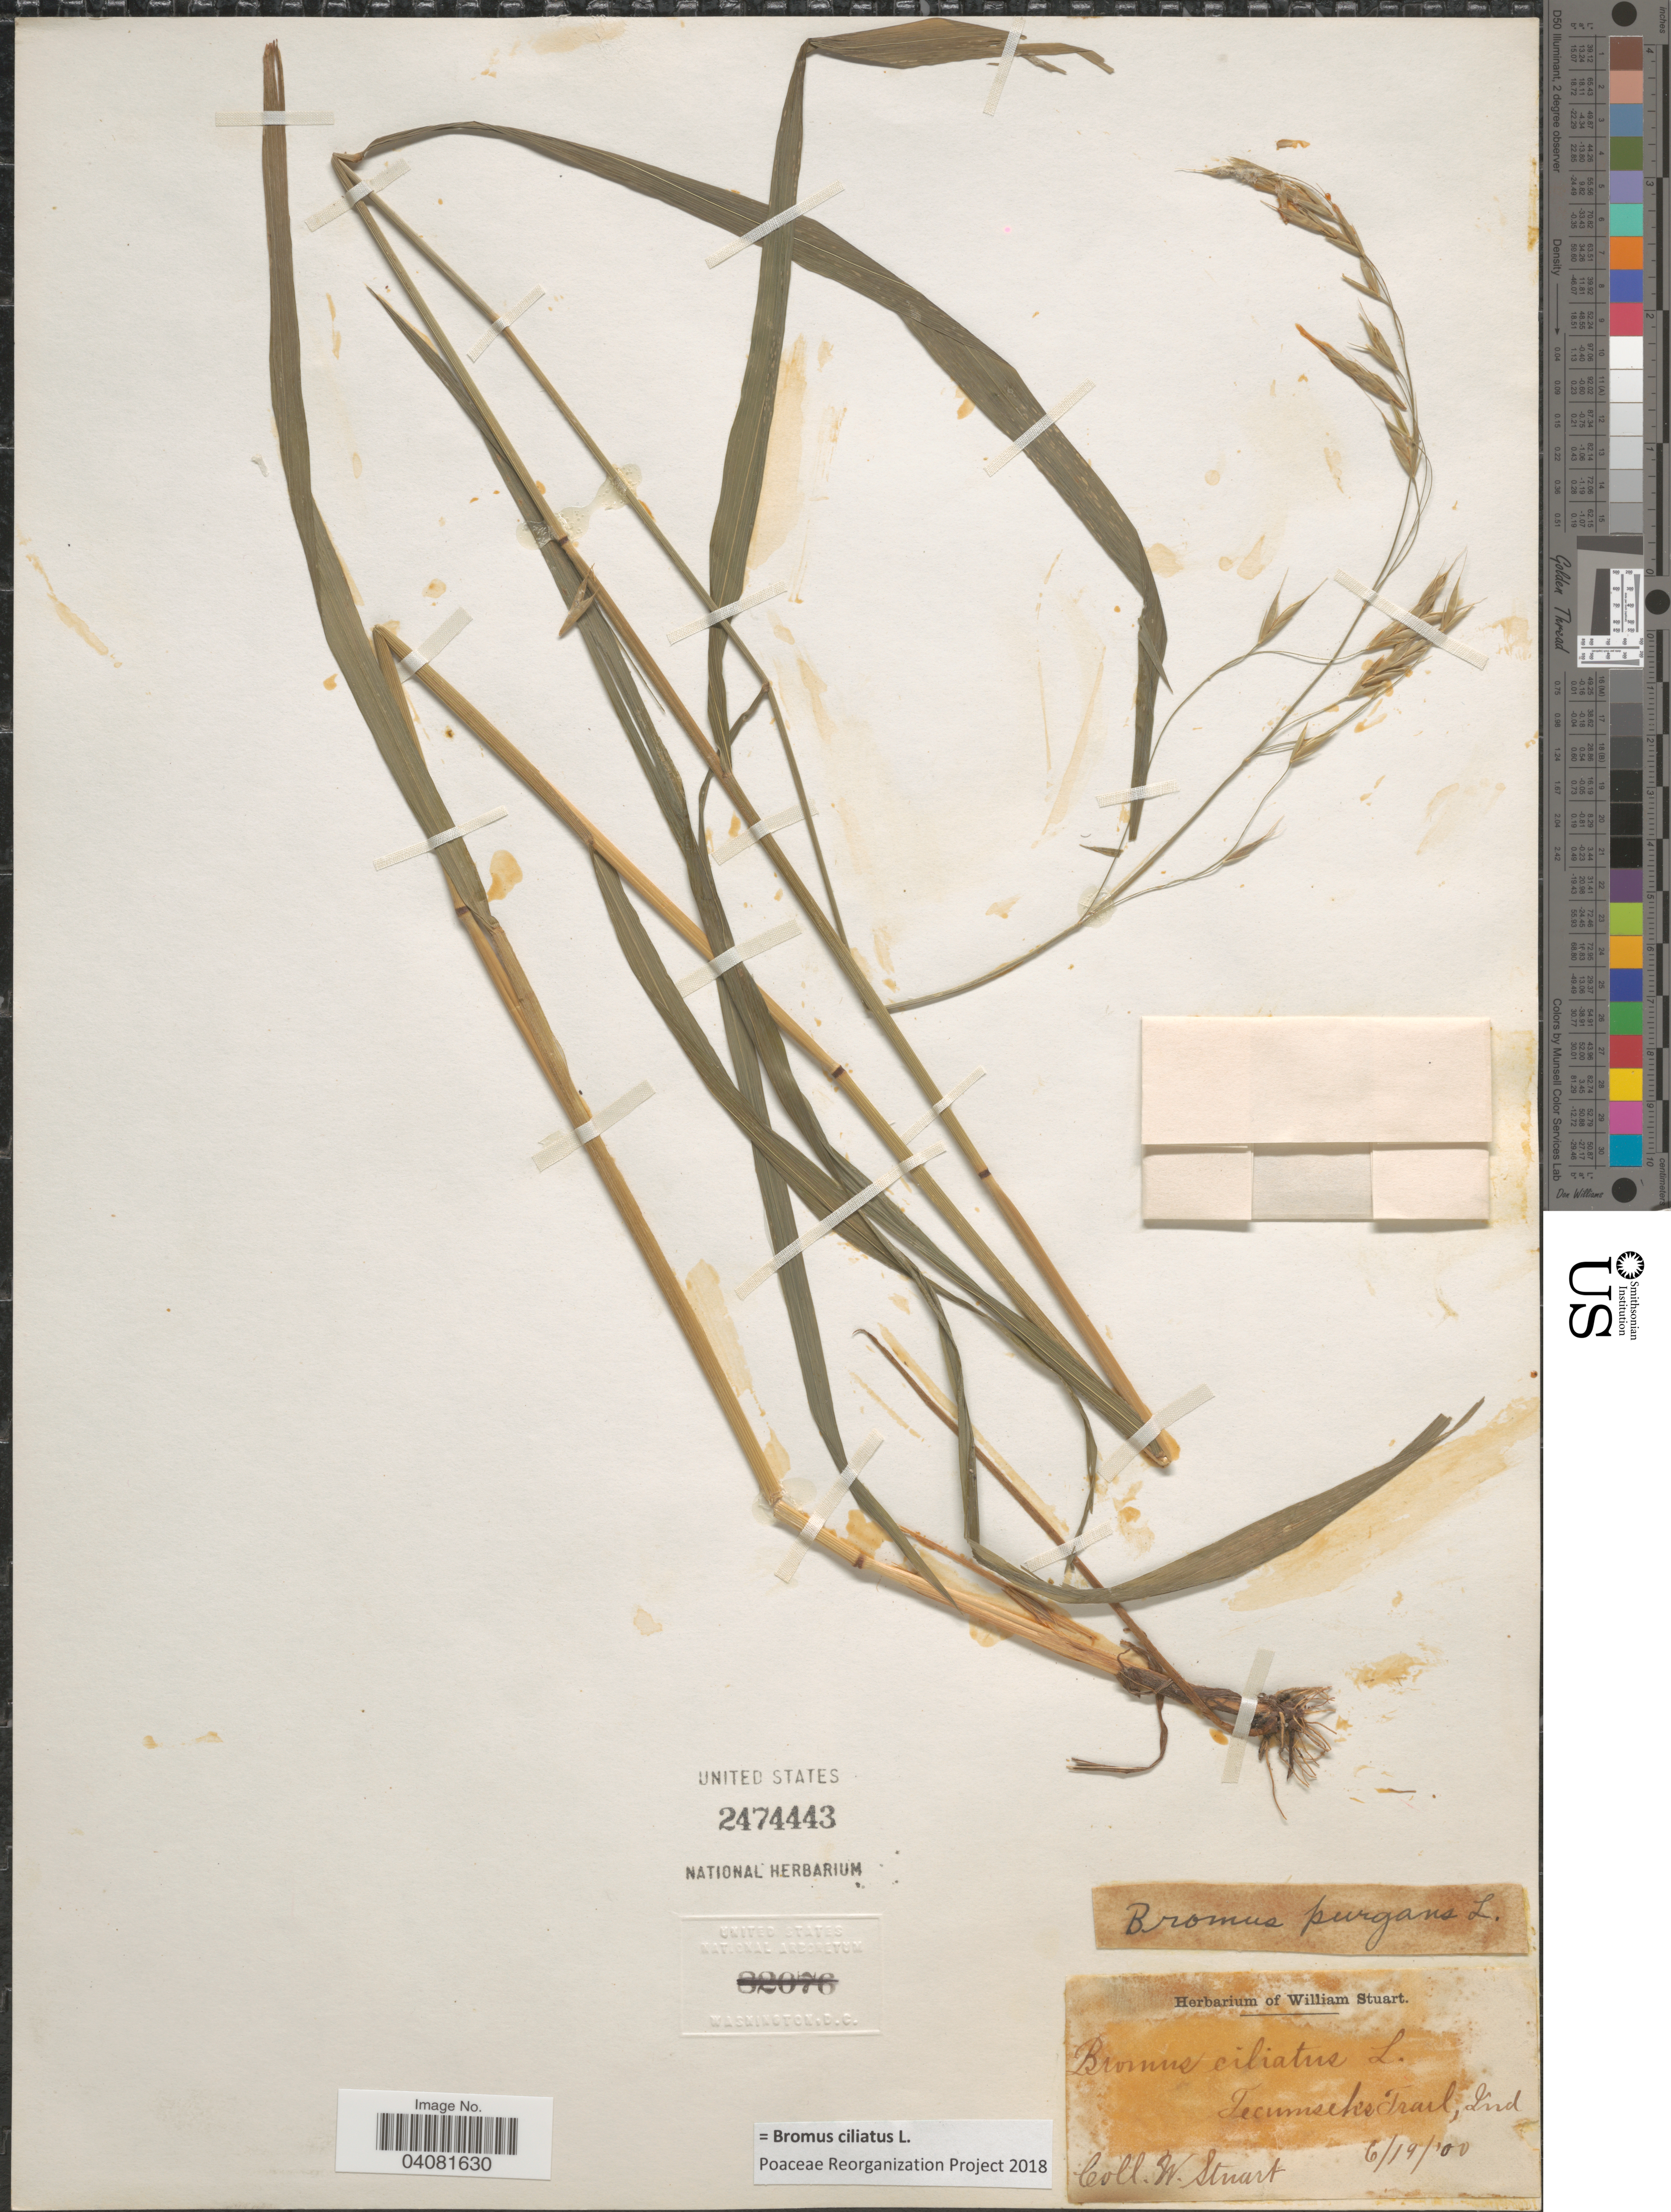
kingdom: Plantae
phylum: Tracheophyta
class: Liliopsida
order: Poales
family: Poaceae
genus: Bromus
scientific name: Bromus ciliatus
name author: L.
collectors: W. Stuart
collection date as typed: Transcribed d/m/y: 19/6/0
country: United States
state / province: Indiana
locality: Tecumseh's Trail.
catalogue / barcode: US 2474443